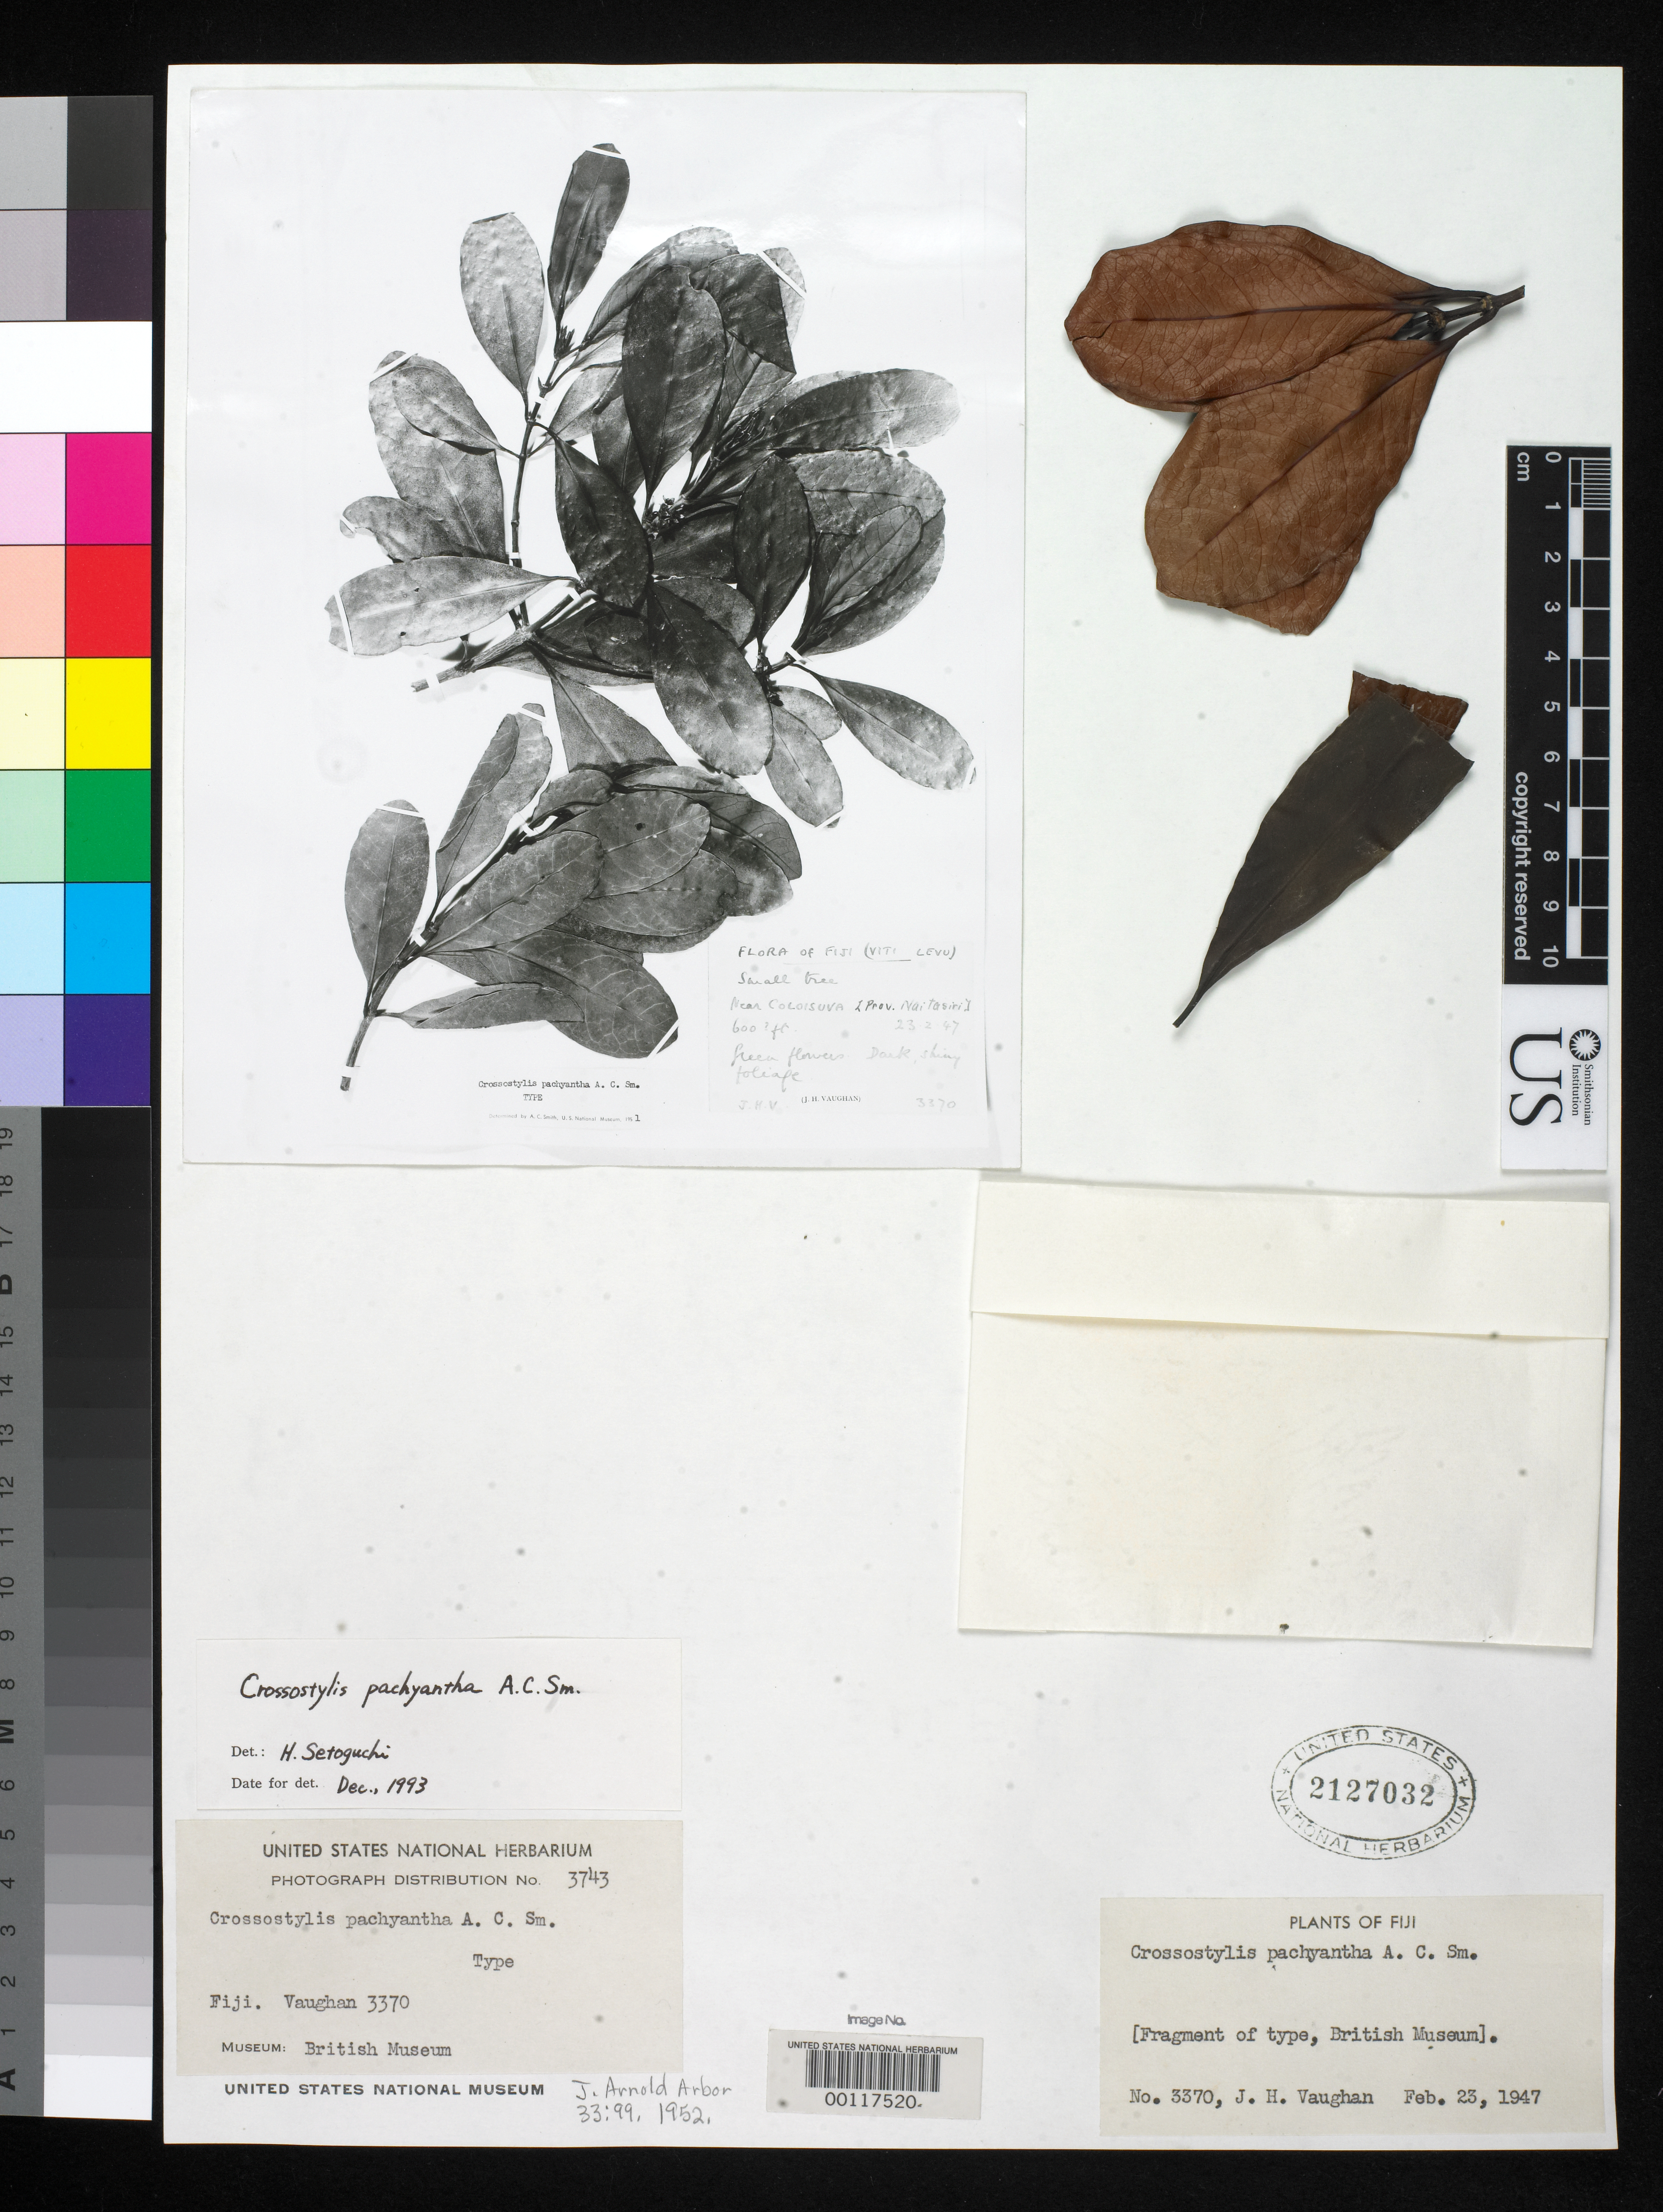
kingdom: Plantae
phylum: Tracheophyta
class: Magnoliopsida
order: Malpighiales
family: Rhizophoraceae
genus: Crossostylis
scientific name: Crossostylis pachyantha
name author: A.C. Sm.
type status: Type Fragment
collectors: J. Vaughan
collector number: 3370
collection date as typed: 23 Feb 1949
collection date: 1949-02-23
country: Fiji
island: Viti Levu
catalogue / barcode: US 2127032